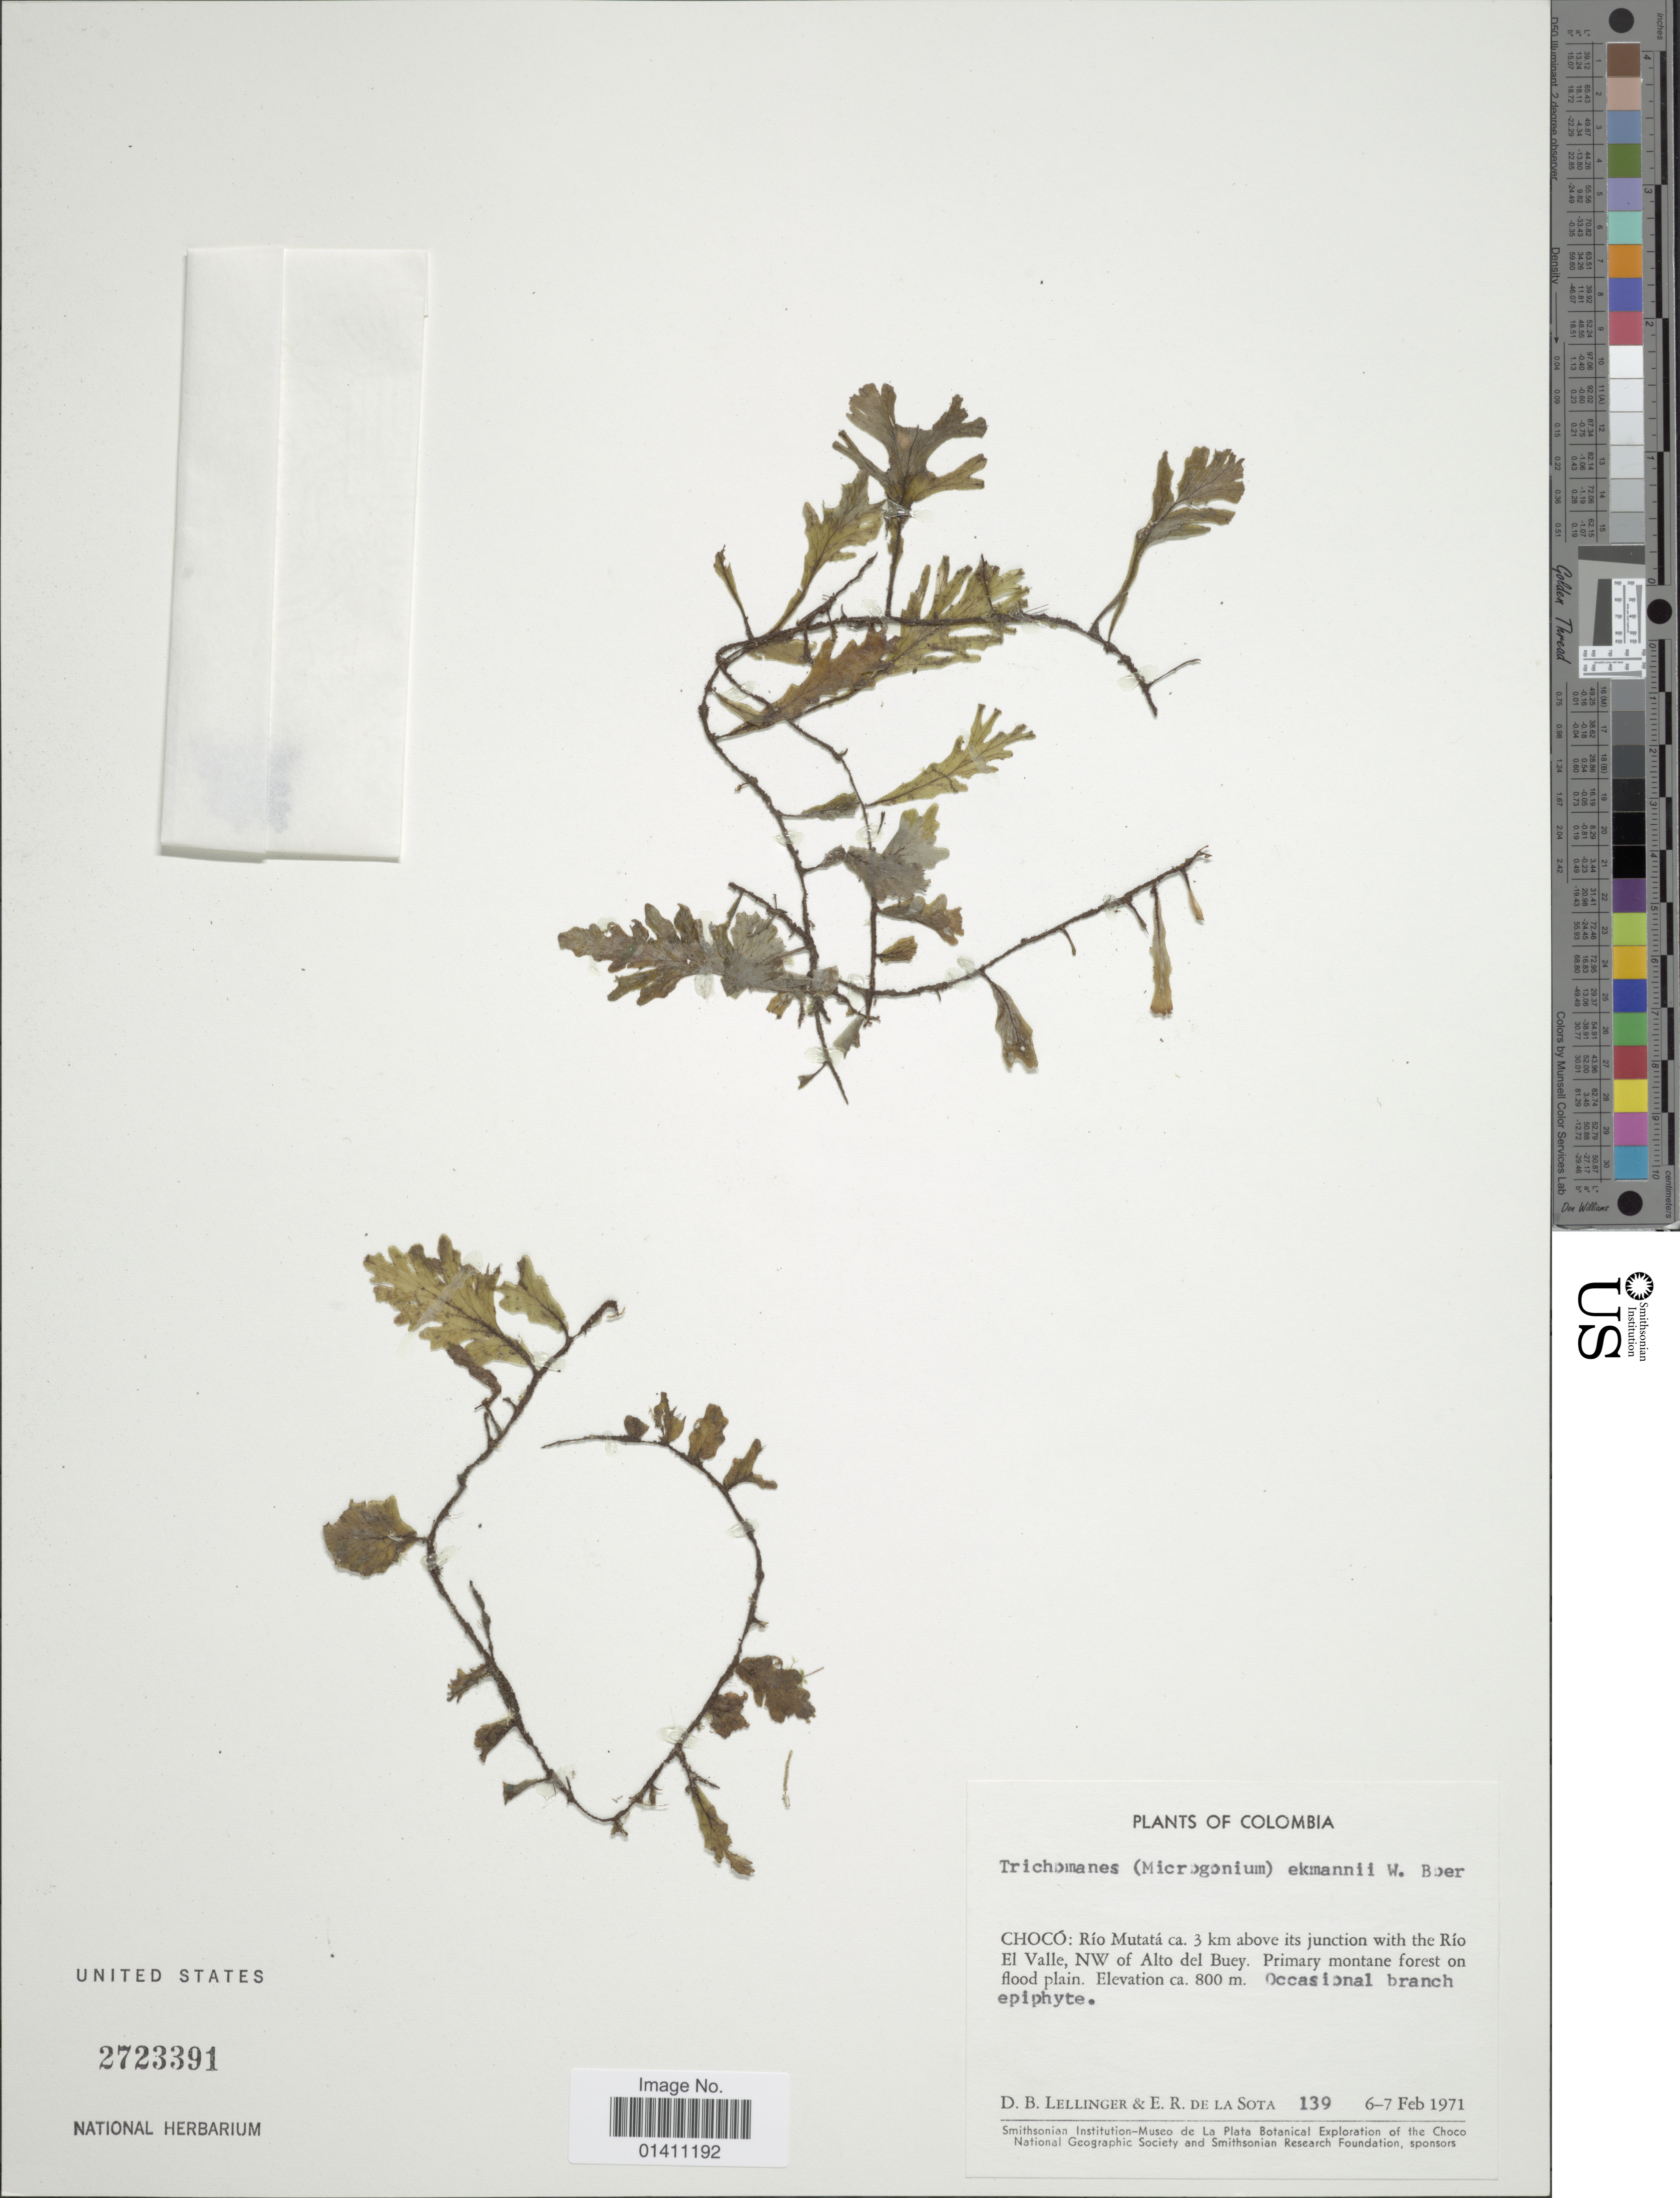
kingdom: Plantae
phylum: Tracheophyta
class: Polypodiopsida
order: Hymenophyllales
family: Hymenophyllaceae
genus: Didymoglossum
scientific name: Didymoglossum ekmanii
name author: (Wess. Boer) Ebihara & Dubuisson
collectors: D. B. Lellinger & E. R. de la Sota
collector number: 139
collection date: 1971-02-06/1971-02-07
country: Colombia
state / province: Chocó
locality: Rio Mutata ca. 3 km above its junction with the Rio El Valle, NW of Alto del Buey.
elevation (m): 800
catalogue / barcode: US 2723391